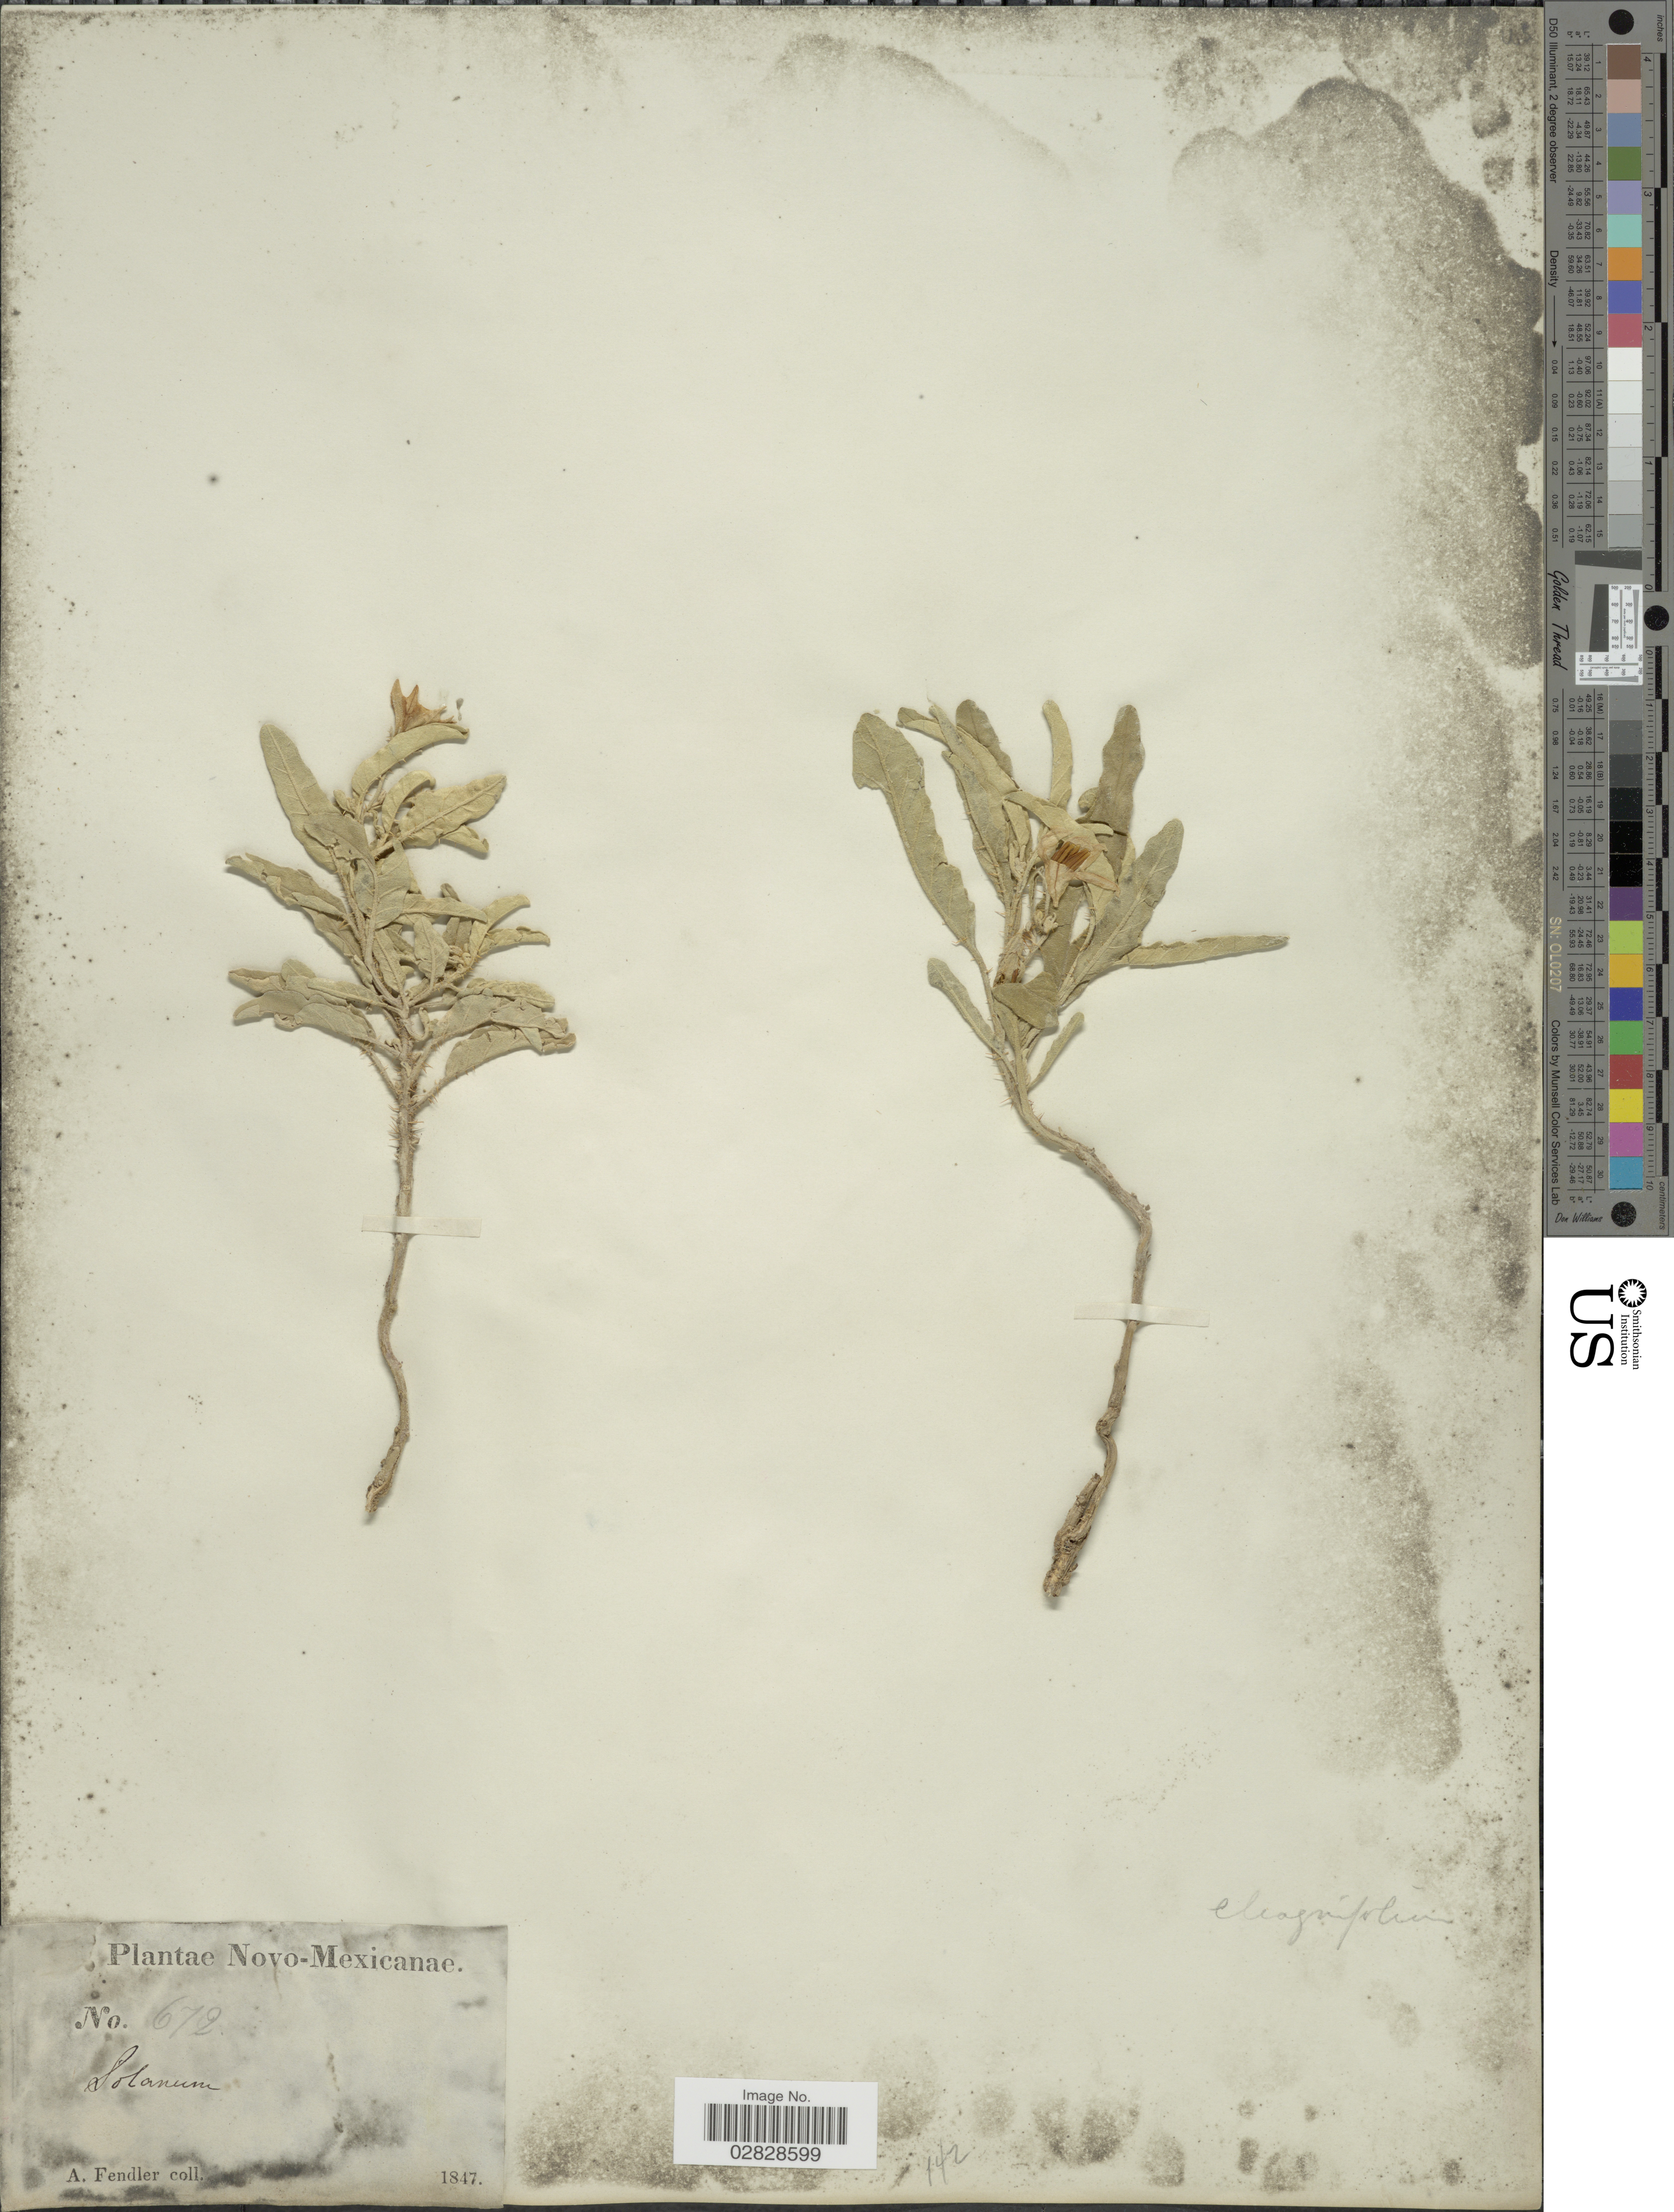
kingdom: Plantae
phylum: Tracheophyta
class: Magnoliopsida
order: Solanales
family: Solanaceae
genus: Solanum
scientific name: Solanum elaeagnifolium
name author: Cav.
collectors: A. Fendler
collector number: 672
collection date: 1847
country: United States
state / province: New Mexico